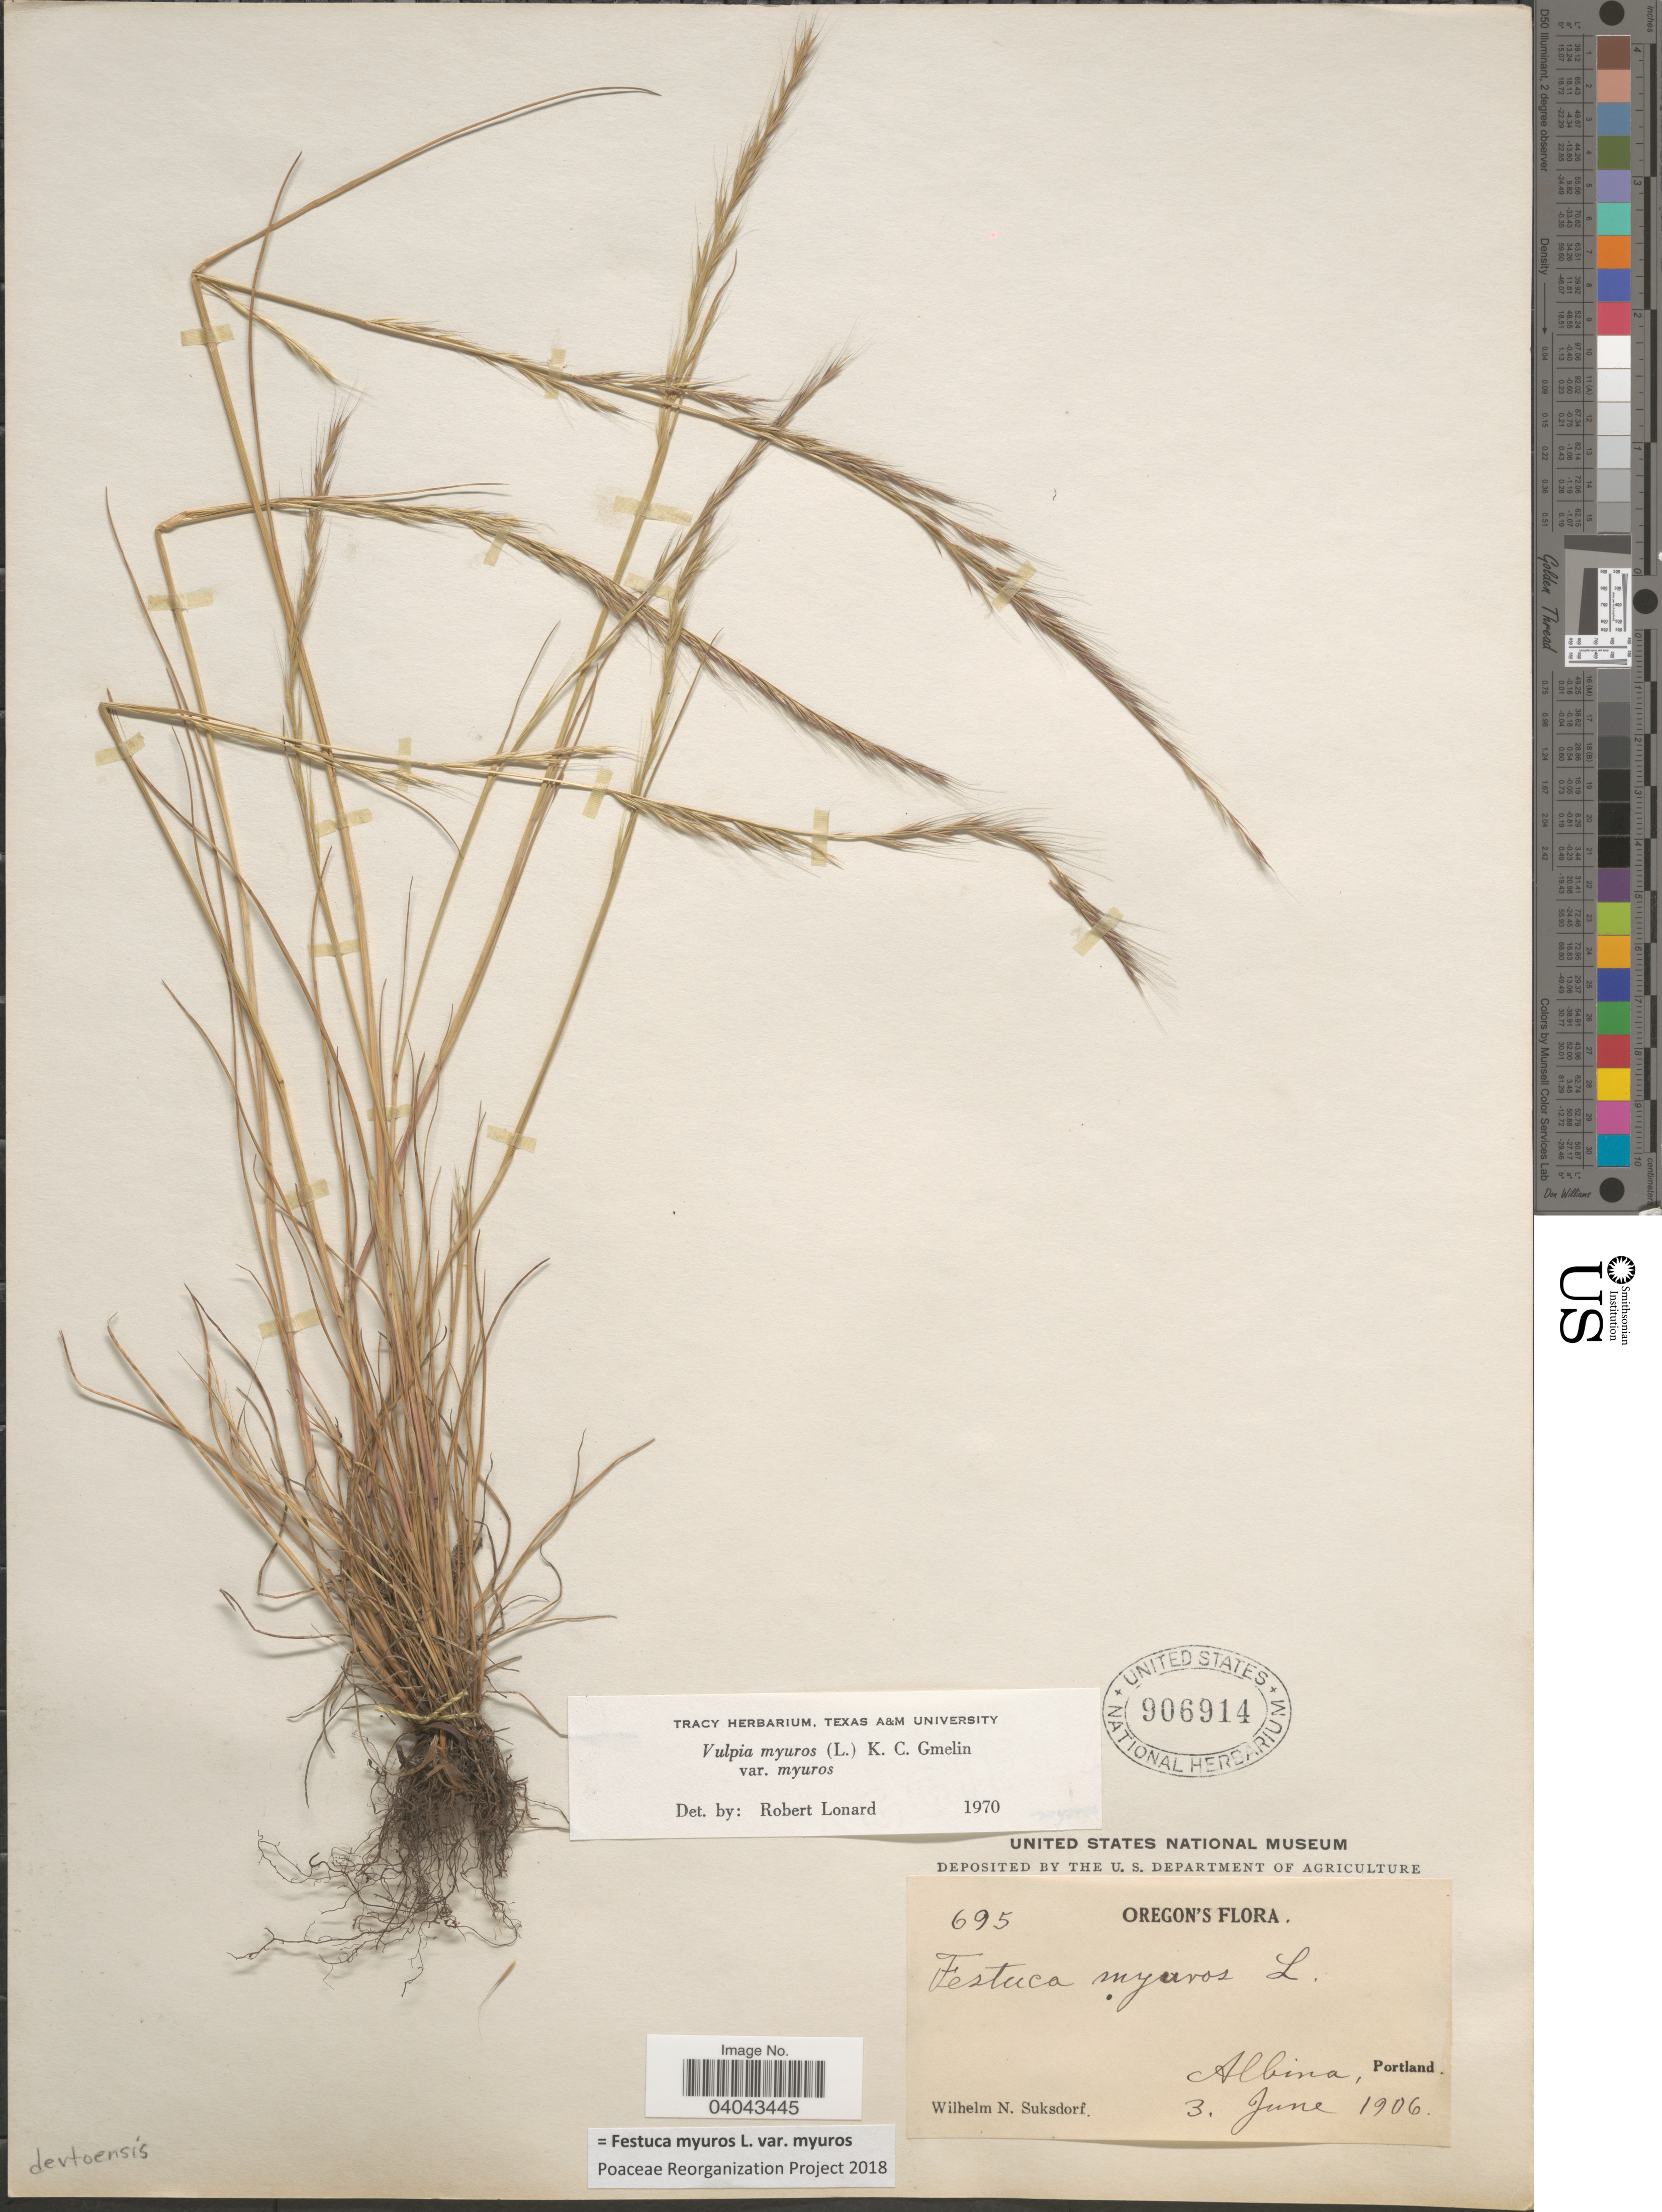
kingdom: Plantae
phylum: Tracheophyta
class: Liliopsida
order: Poales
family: Poaceae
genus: Festuca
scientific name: Festuca myuros var. myuros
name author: L.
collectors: W. N. Suksdorf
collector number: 695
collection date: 1906-06-03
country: United States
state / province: Oregon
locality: Albina, Portland.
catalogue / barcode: US 906914